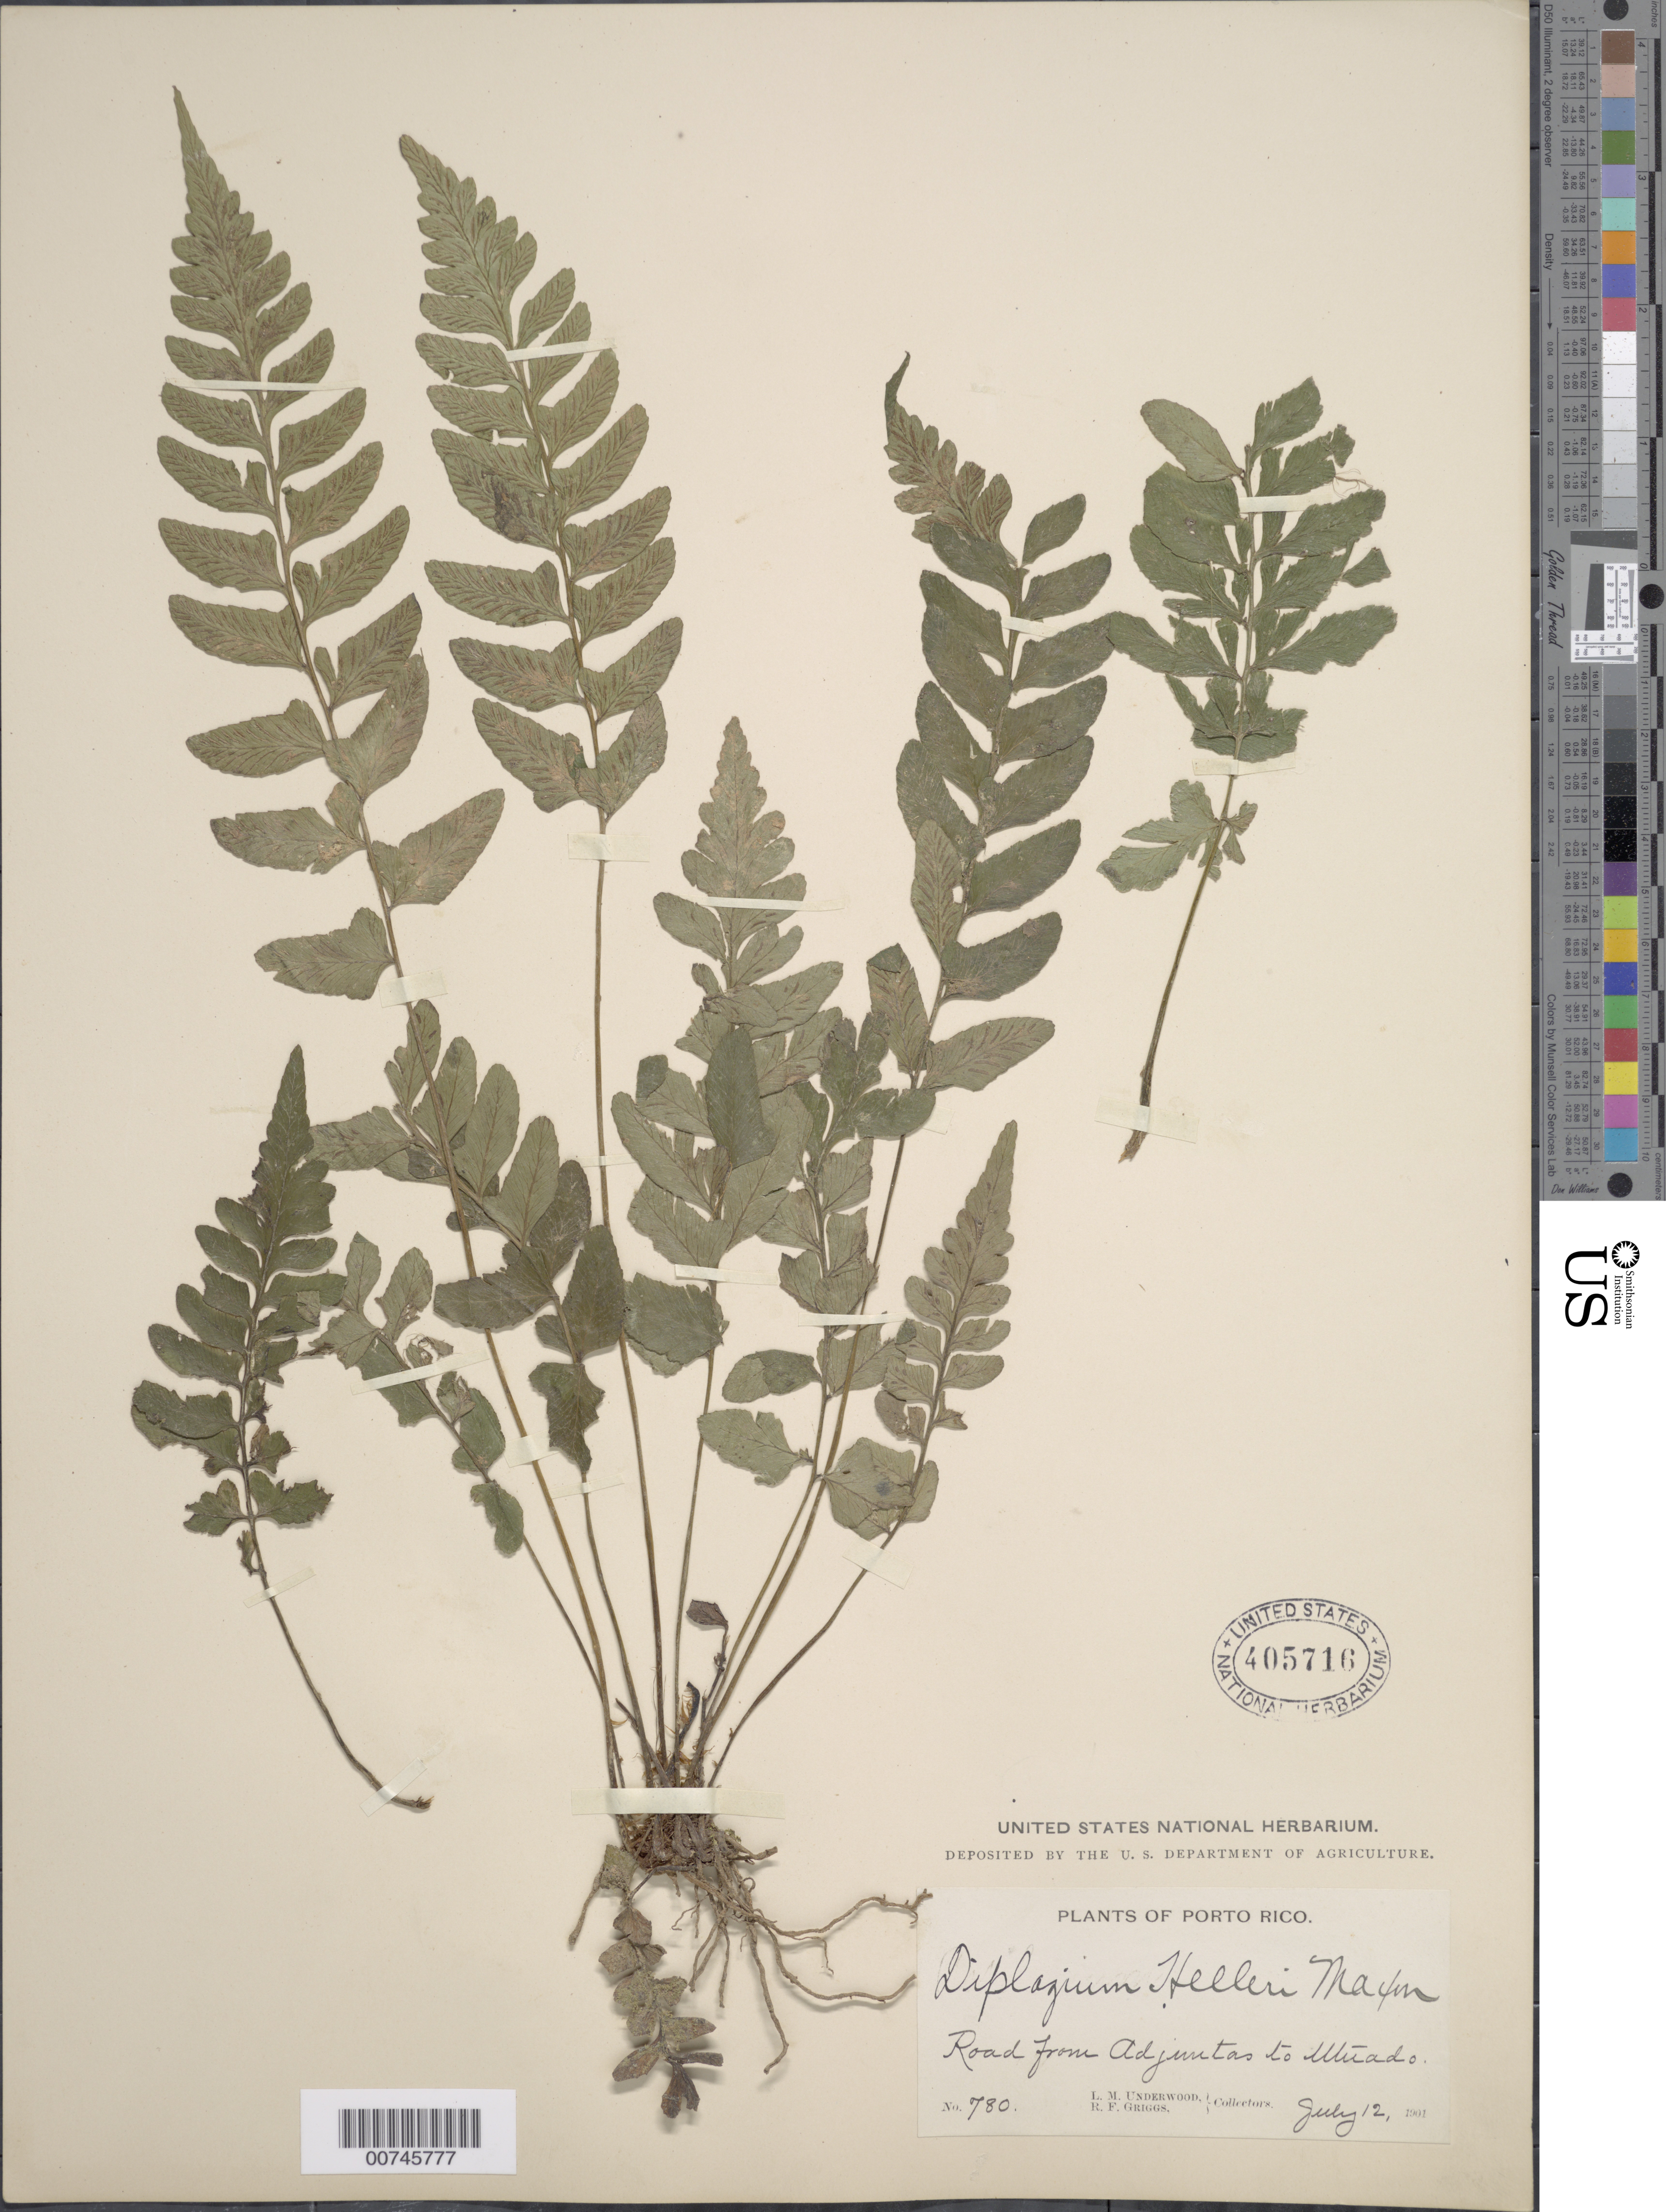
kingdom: Plantae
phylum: Tracheophyta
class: Polypodiopsida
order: Polypodiales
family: Athyriaceae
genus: Diplazium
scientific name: Diplazium unilobum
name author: (Poir.) Hieron.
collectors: L. M. Underwood & R. Girggs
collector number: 780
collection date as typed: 12 Jul 1901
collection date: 1901-07-12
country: Puerto Rico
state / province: Utuado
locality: Road from Adjuntas to Utuado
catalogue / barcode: US 405716